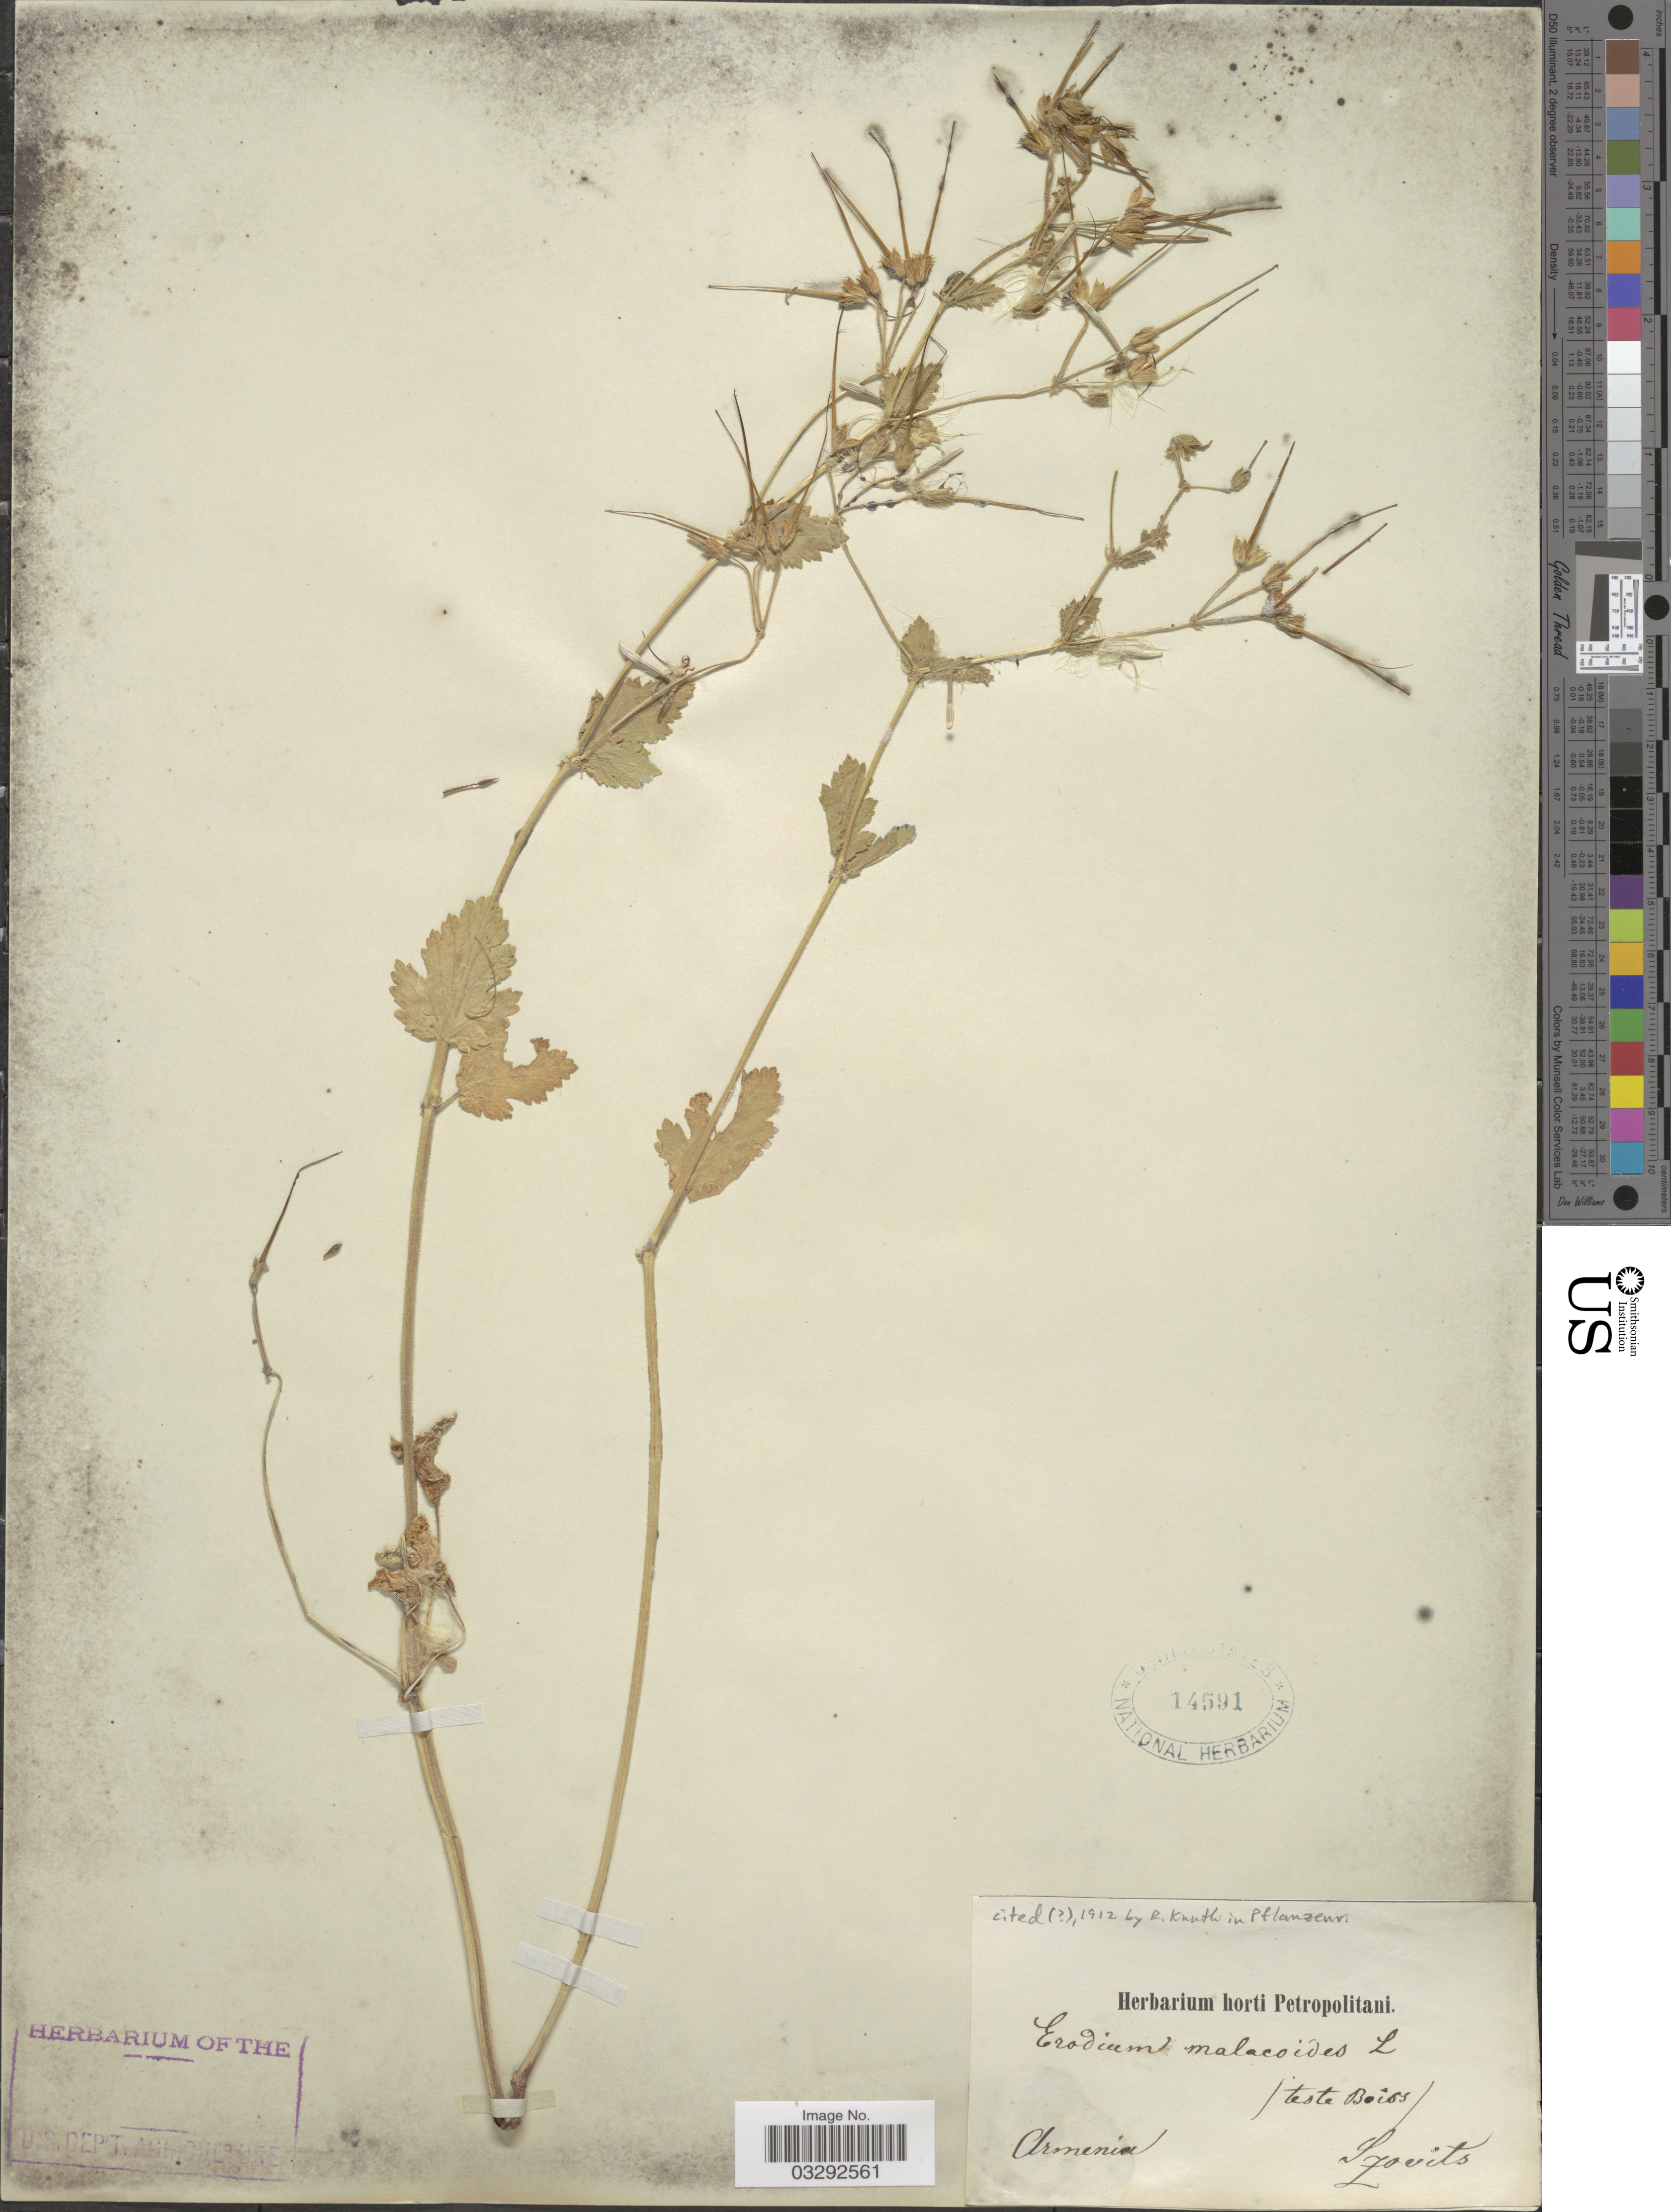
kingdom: Plantae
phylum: Tracheophyta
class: Magnoliopsida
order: Geraniales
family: Geraniaceae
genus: Erodium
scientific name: Erodium malacoides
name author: (L.) L'Hér.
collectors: Szovits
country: Armenia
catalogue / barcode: US 14591